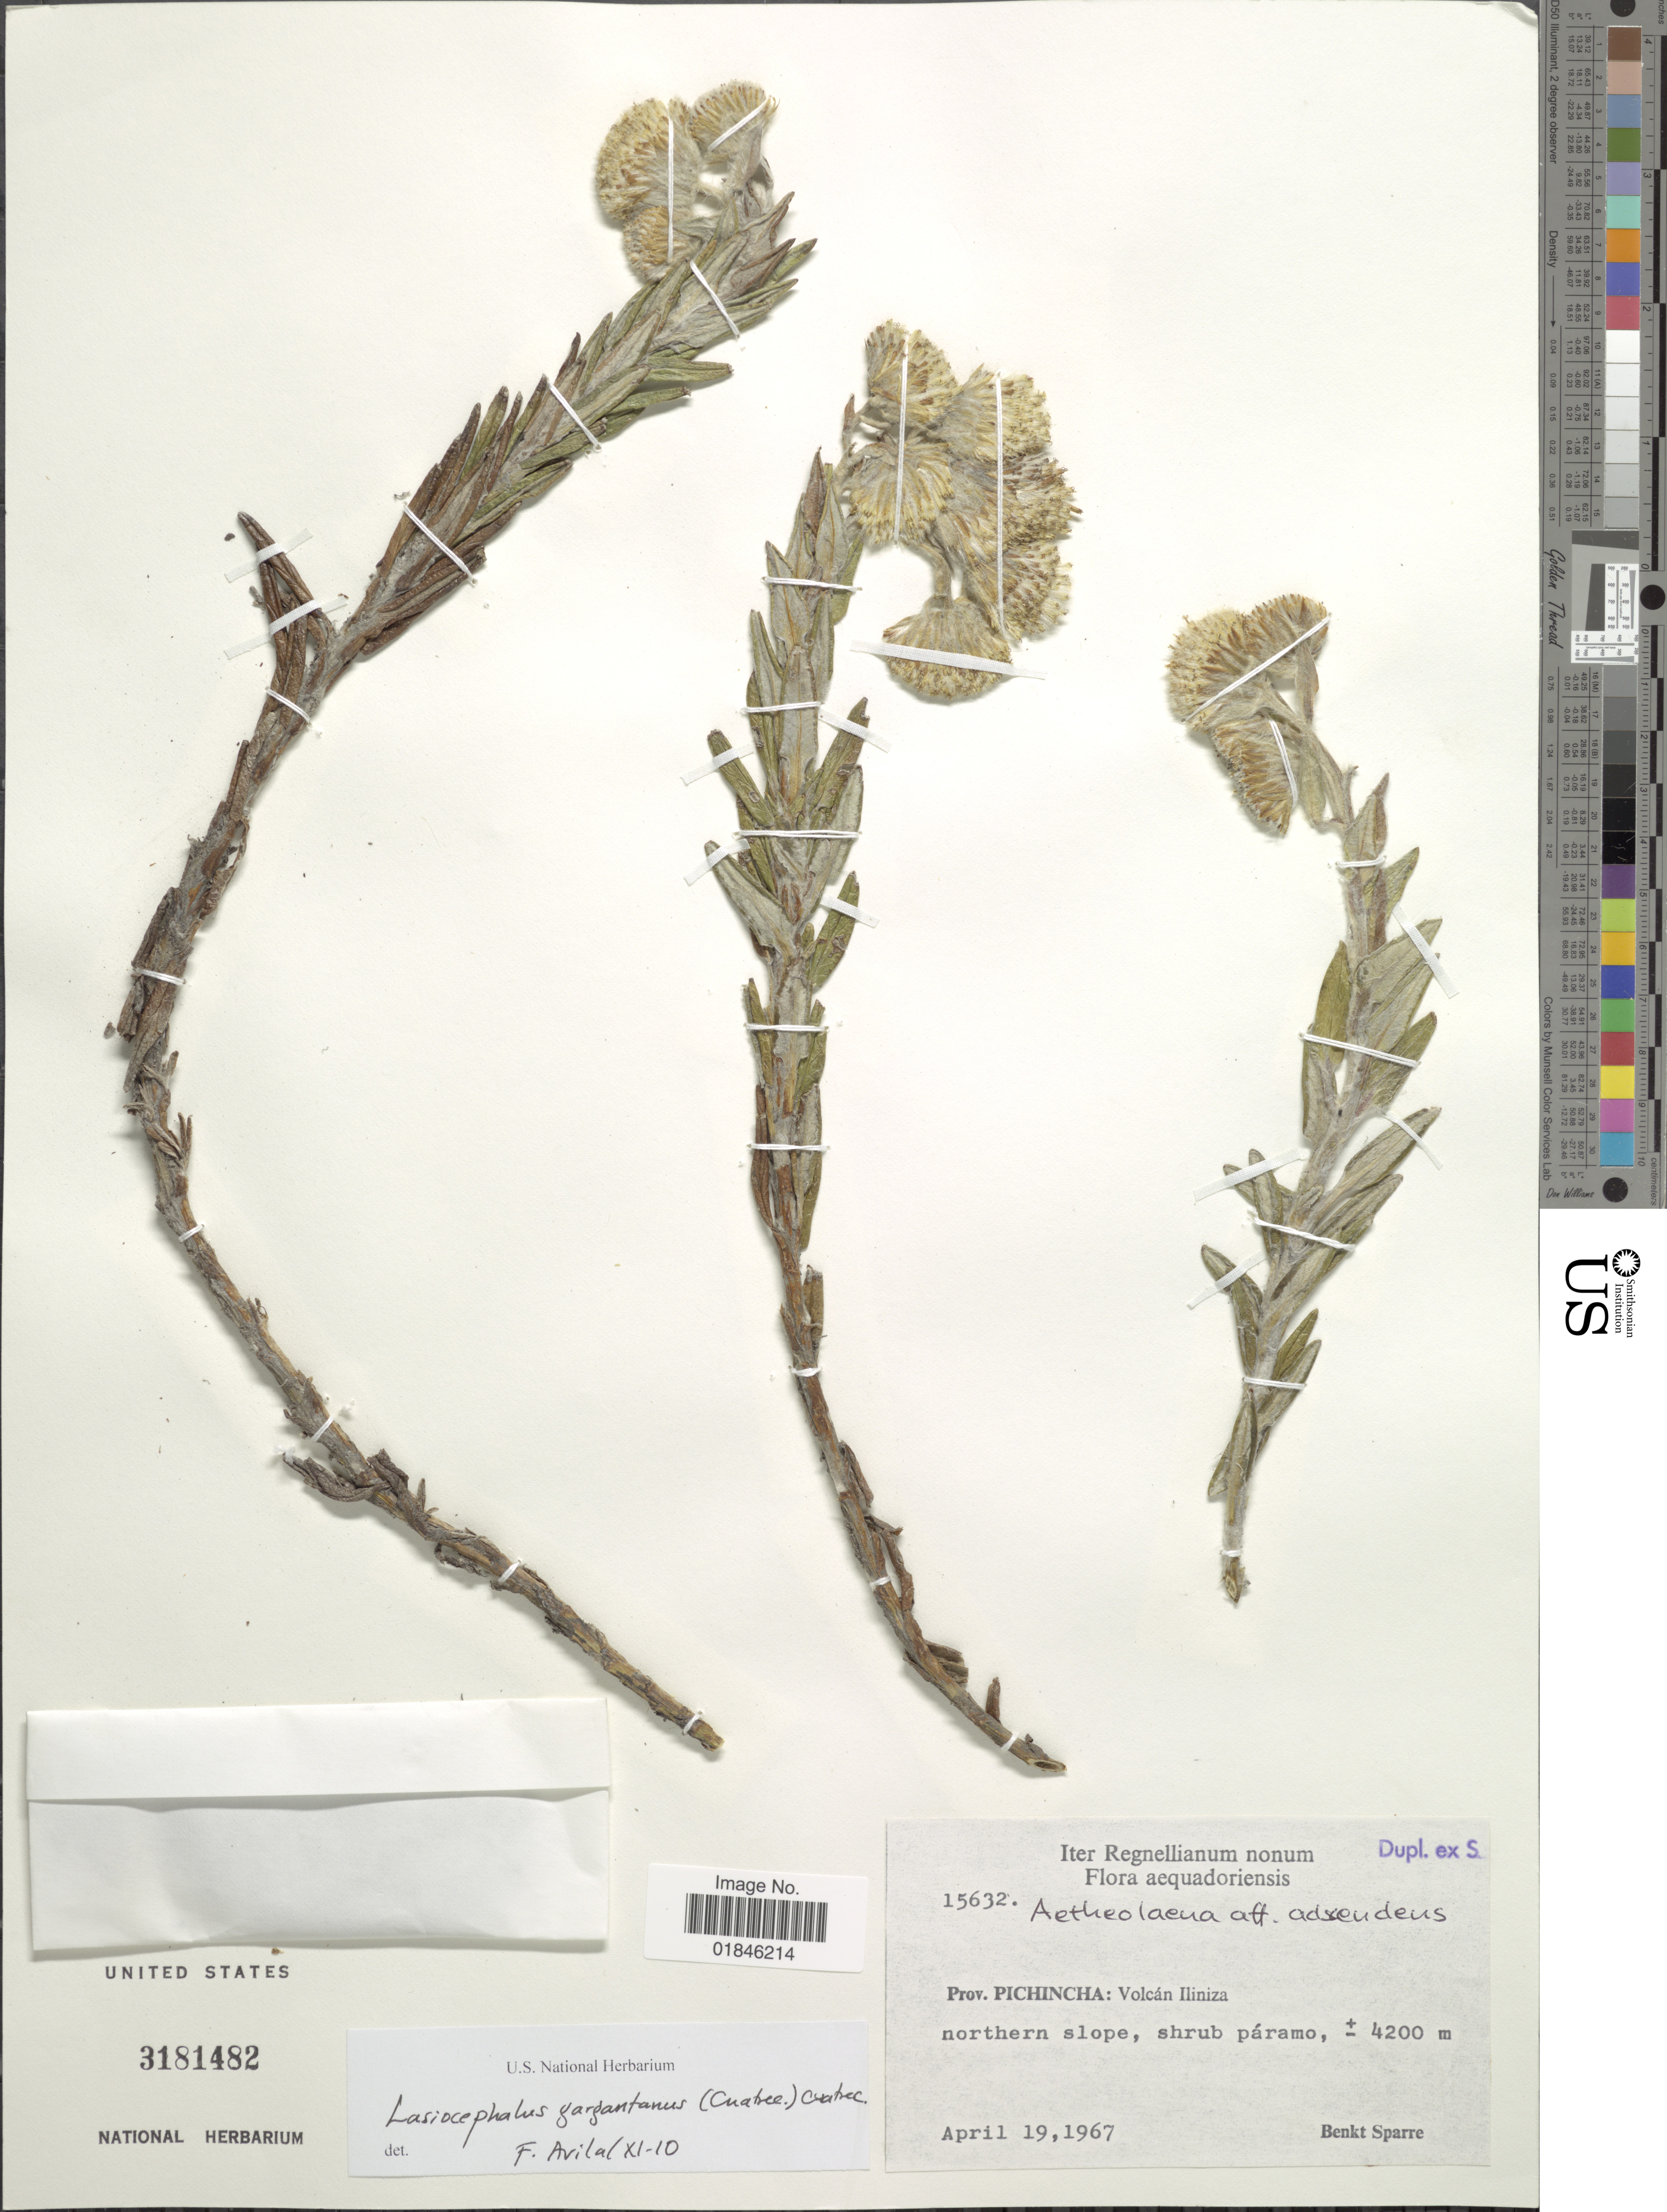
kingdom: Plantae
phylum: Tracheophyta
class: Magnoliopsida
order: Asterales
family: Asteraceae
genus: Senecio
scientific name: Senecio superandinus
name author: Cuatrec.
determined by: Salomon, Luciana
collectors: B. Sparre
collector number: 15632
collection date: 1967-04-19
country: Ecuador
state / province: Pichincha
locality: Prov. Pichincha: Volcán Iliniza. Northern slope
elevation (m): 4200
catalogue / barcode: US 3181482